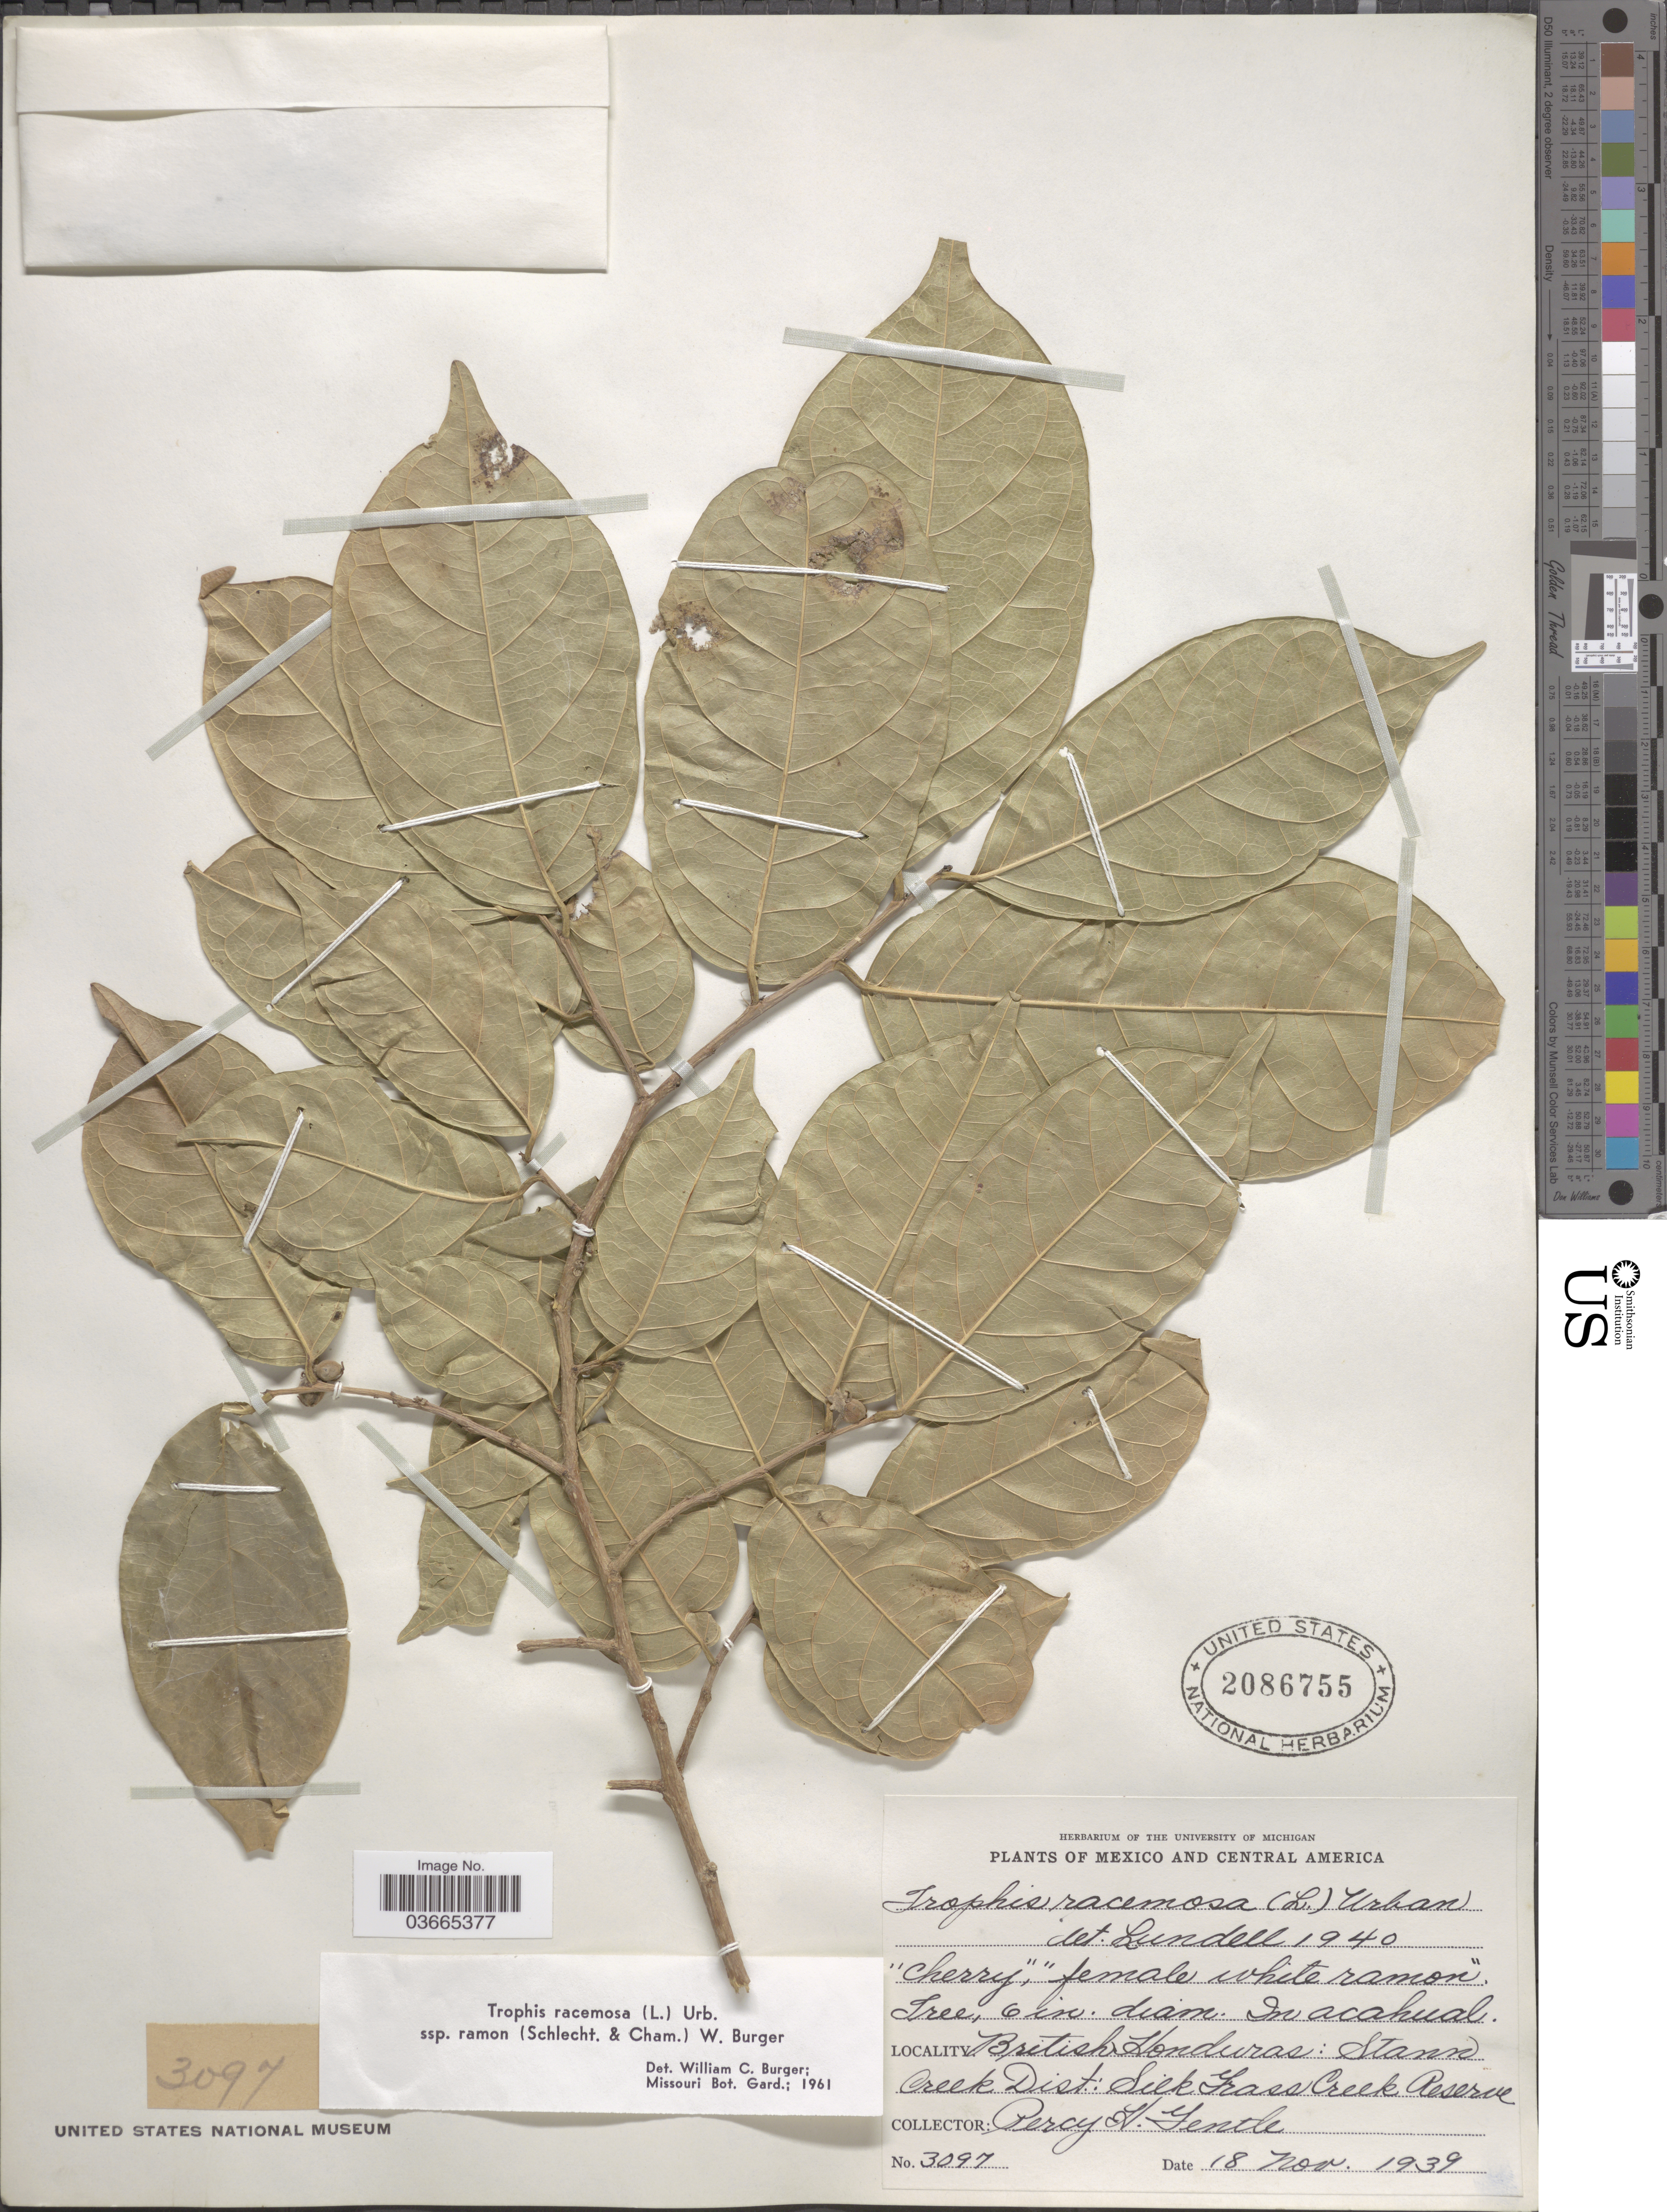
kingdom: Plantae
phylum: Tracheophyta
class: Magnoliopsida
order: Rosales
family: Moraceae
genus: Trophis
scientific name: Trophis racemosa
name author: (L.) Urb.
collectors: P. H. Gentle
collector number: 3097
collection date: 1939-11-18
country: Belize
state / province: Stann Creek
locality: British Honduras: Stann Creek Dist.:, Silk Grass Creek Reserve.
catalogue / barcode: US 2086755